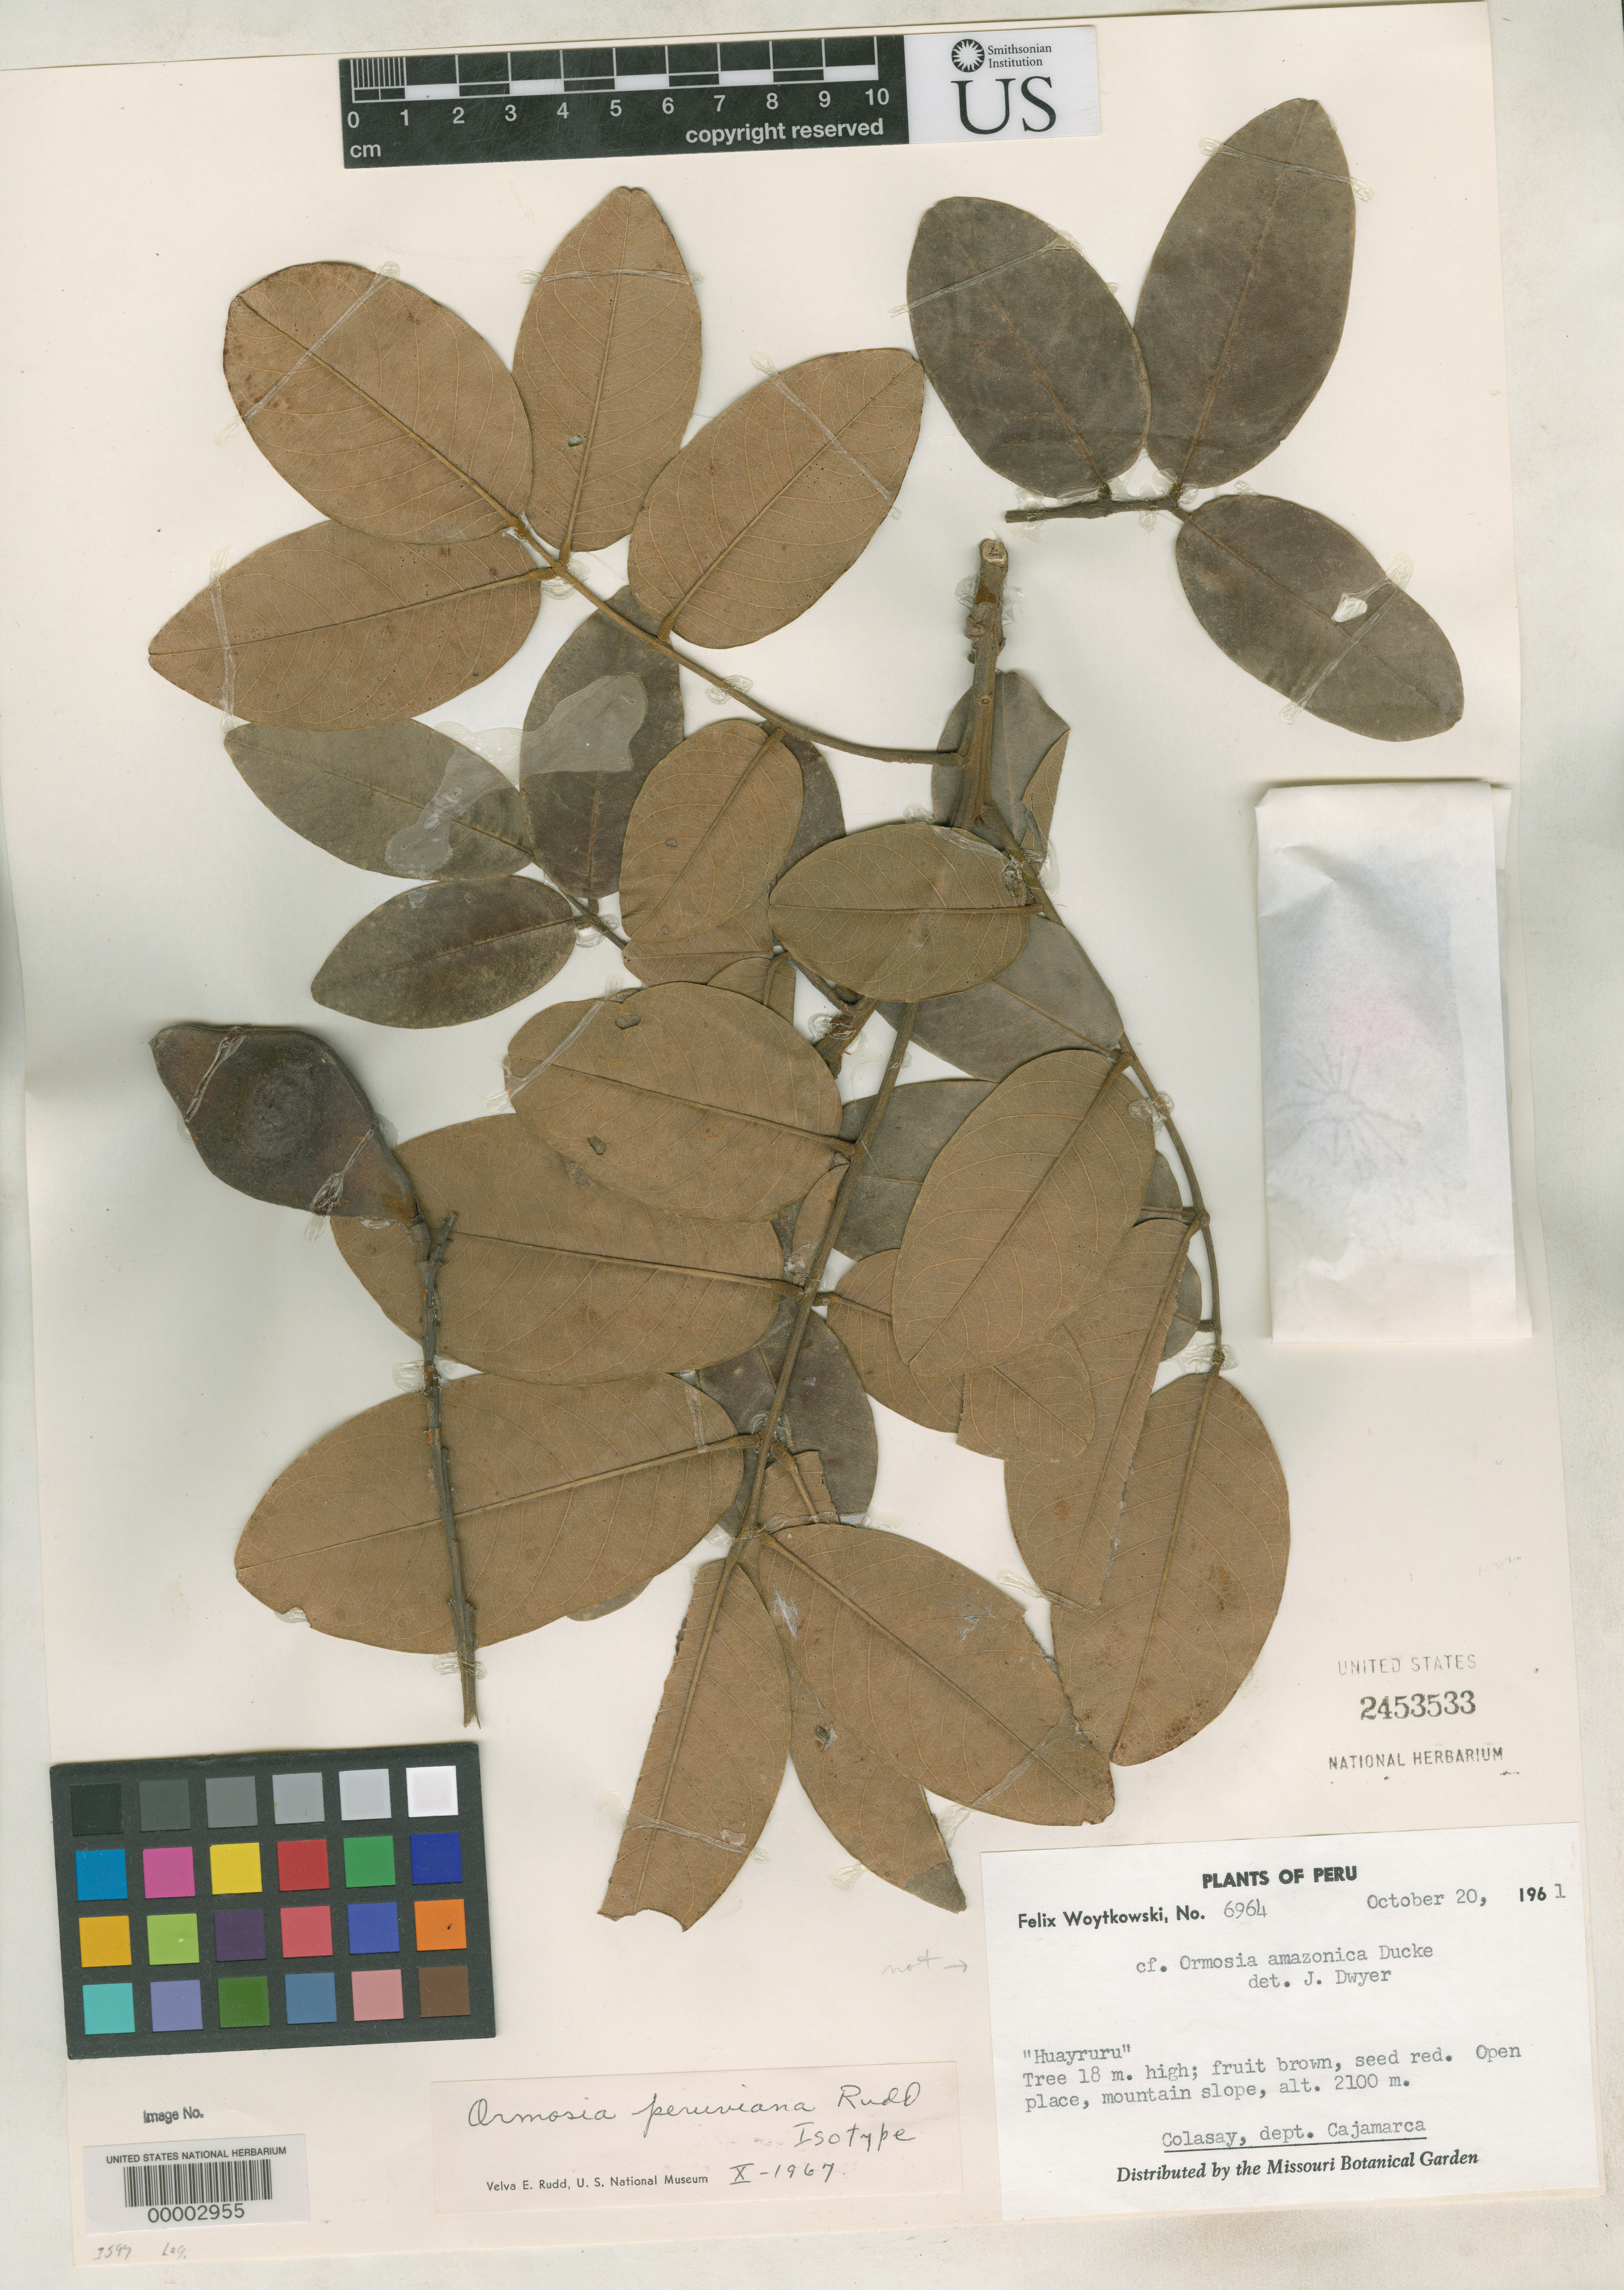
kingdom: Plantae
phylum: Tracheophyta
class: Magnoliopsida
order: Fabales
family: Fabaceae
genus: Ormosia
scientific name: Ormosia peruviana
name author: Rudd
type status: Isotype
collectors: F. Woytkowski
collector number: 6964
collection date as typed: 02 Oct 1961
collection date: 1961-10-02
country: Peru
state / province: Cajamarca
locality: Colasay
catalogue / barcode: US 2453533